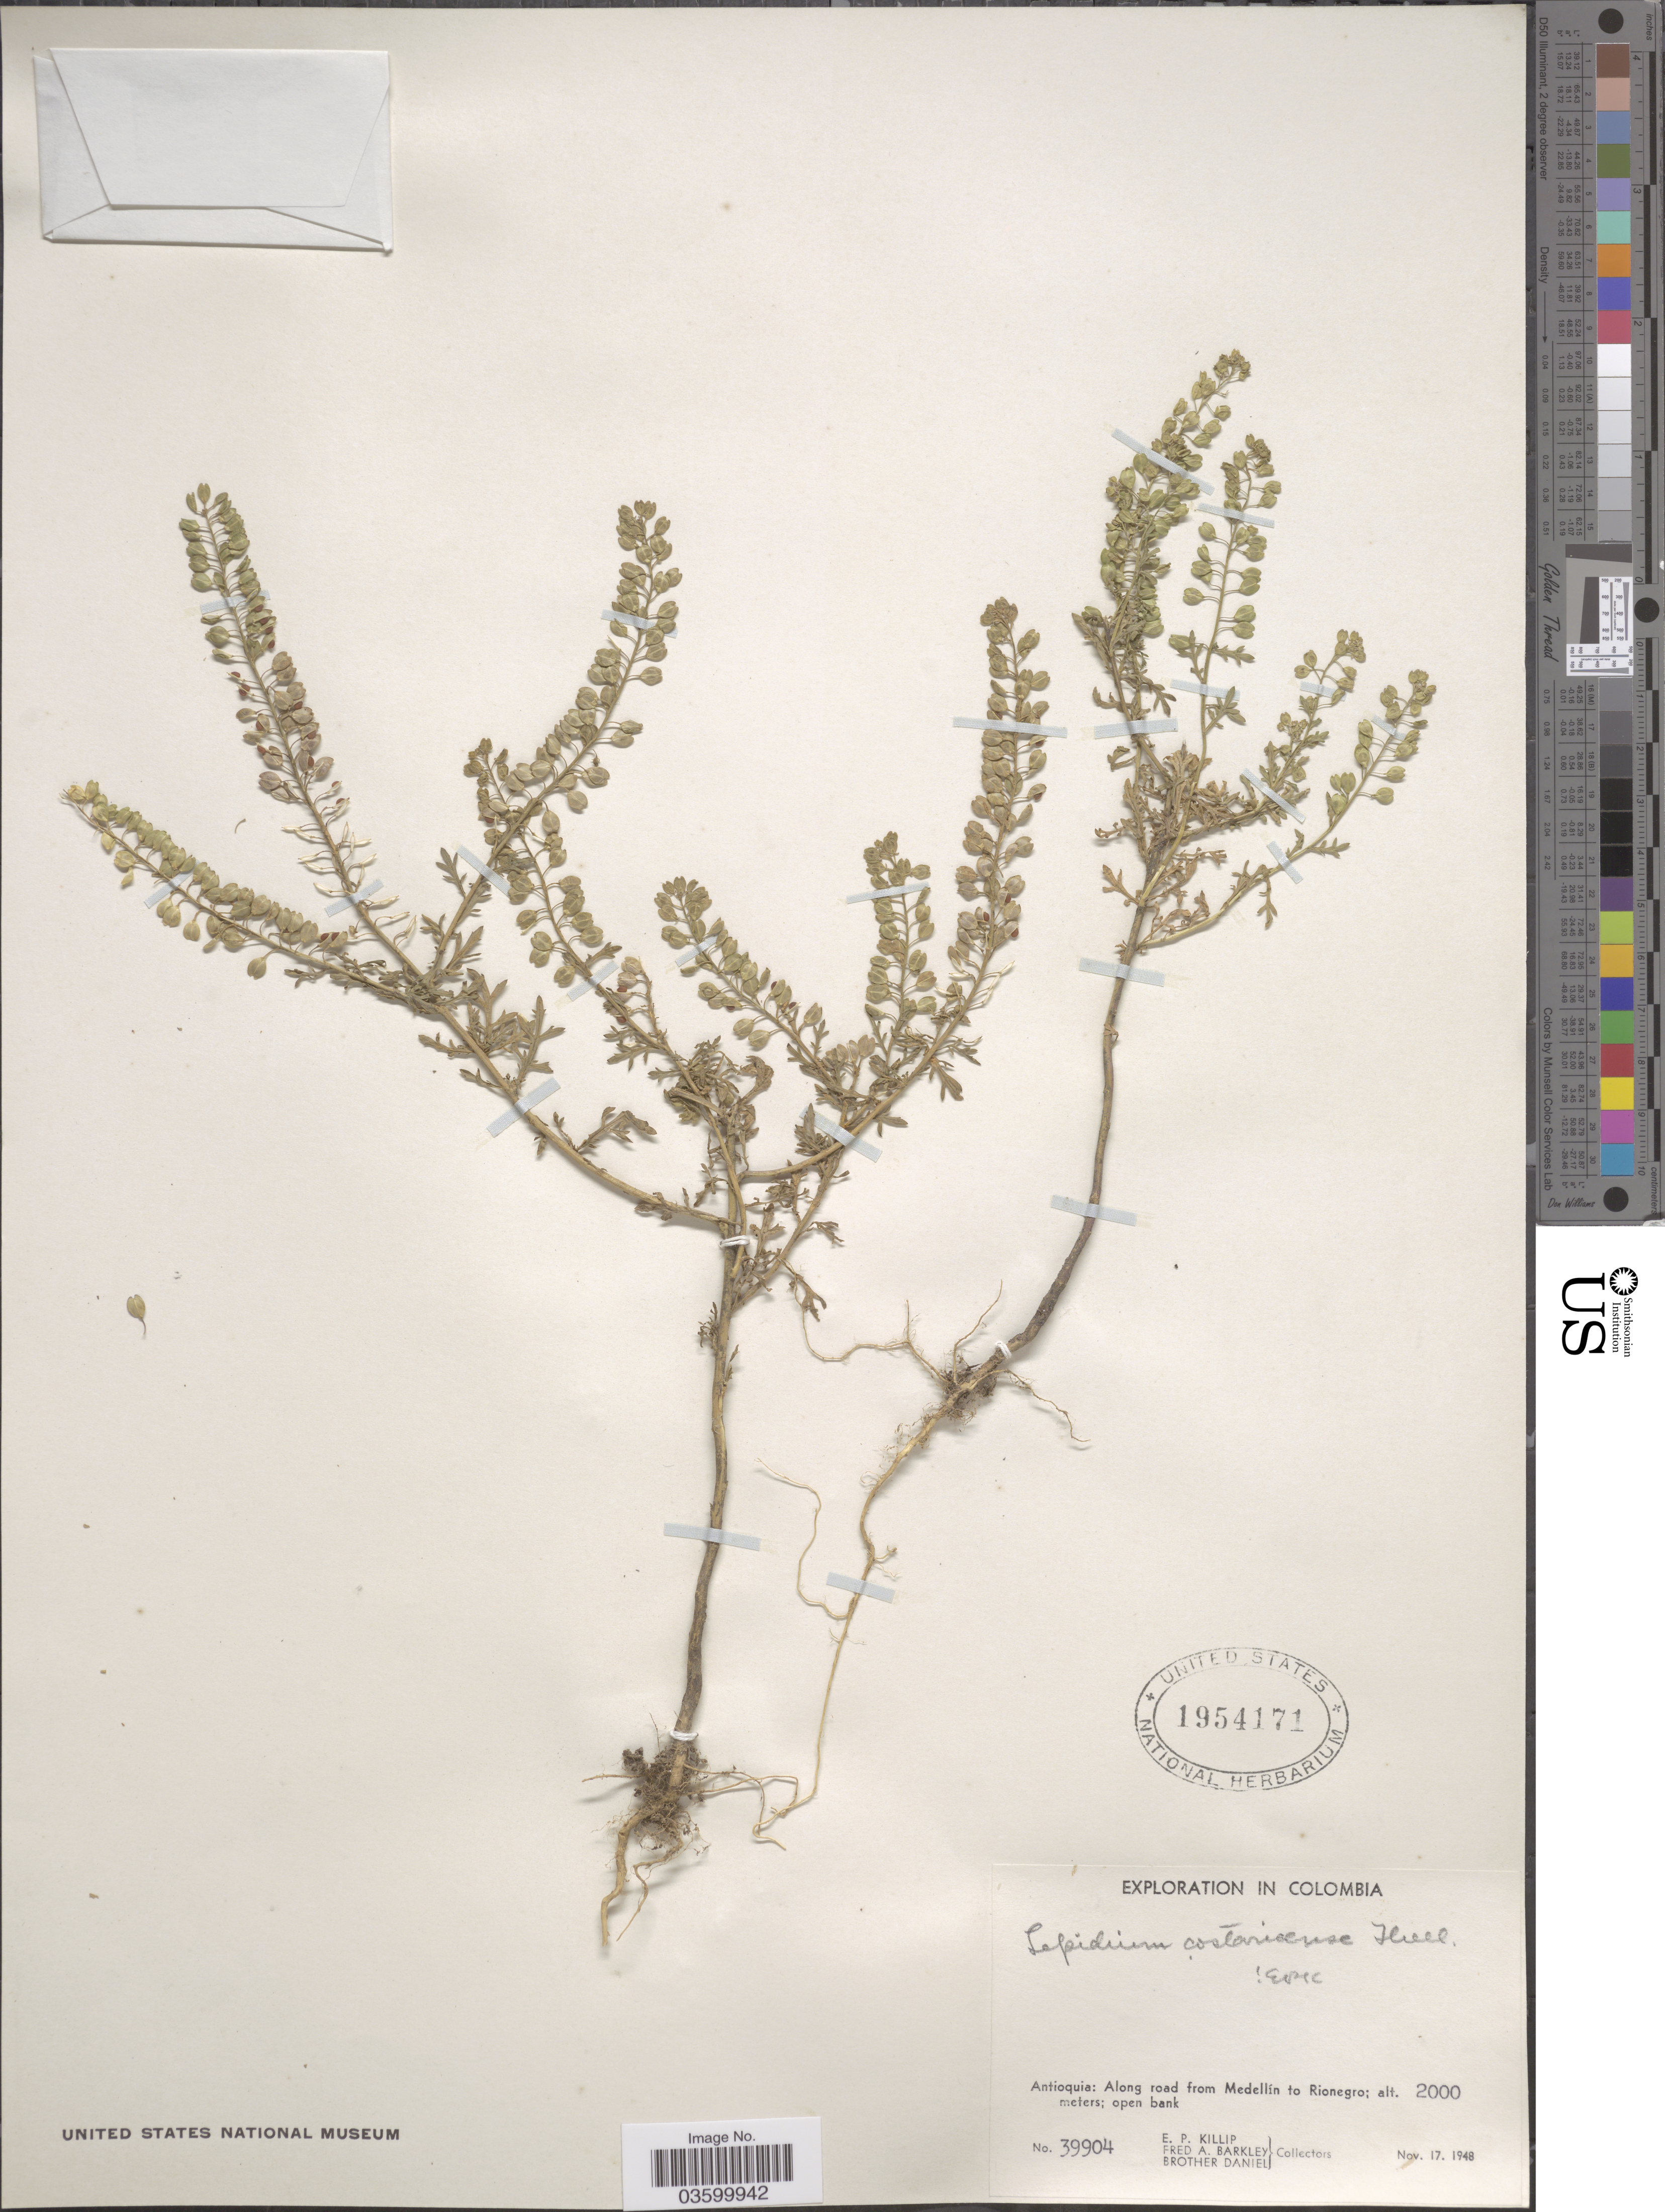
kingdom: Plantae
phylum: Tracheophyta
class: Magnoliopsida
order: Brassicales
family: Brassicaceae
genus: Lepidium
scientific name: Lepidium costaricense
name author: Thell.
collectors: E. P. Killip, F. A. Barkley & Bro. Daniel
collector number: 39904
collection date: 1948-11-17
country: Colombia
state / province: Antioquia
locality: Along road from Medellín to Rionegro.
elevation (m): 2000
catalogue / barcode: US 1954171